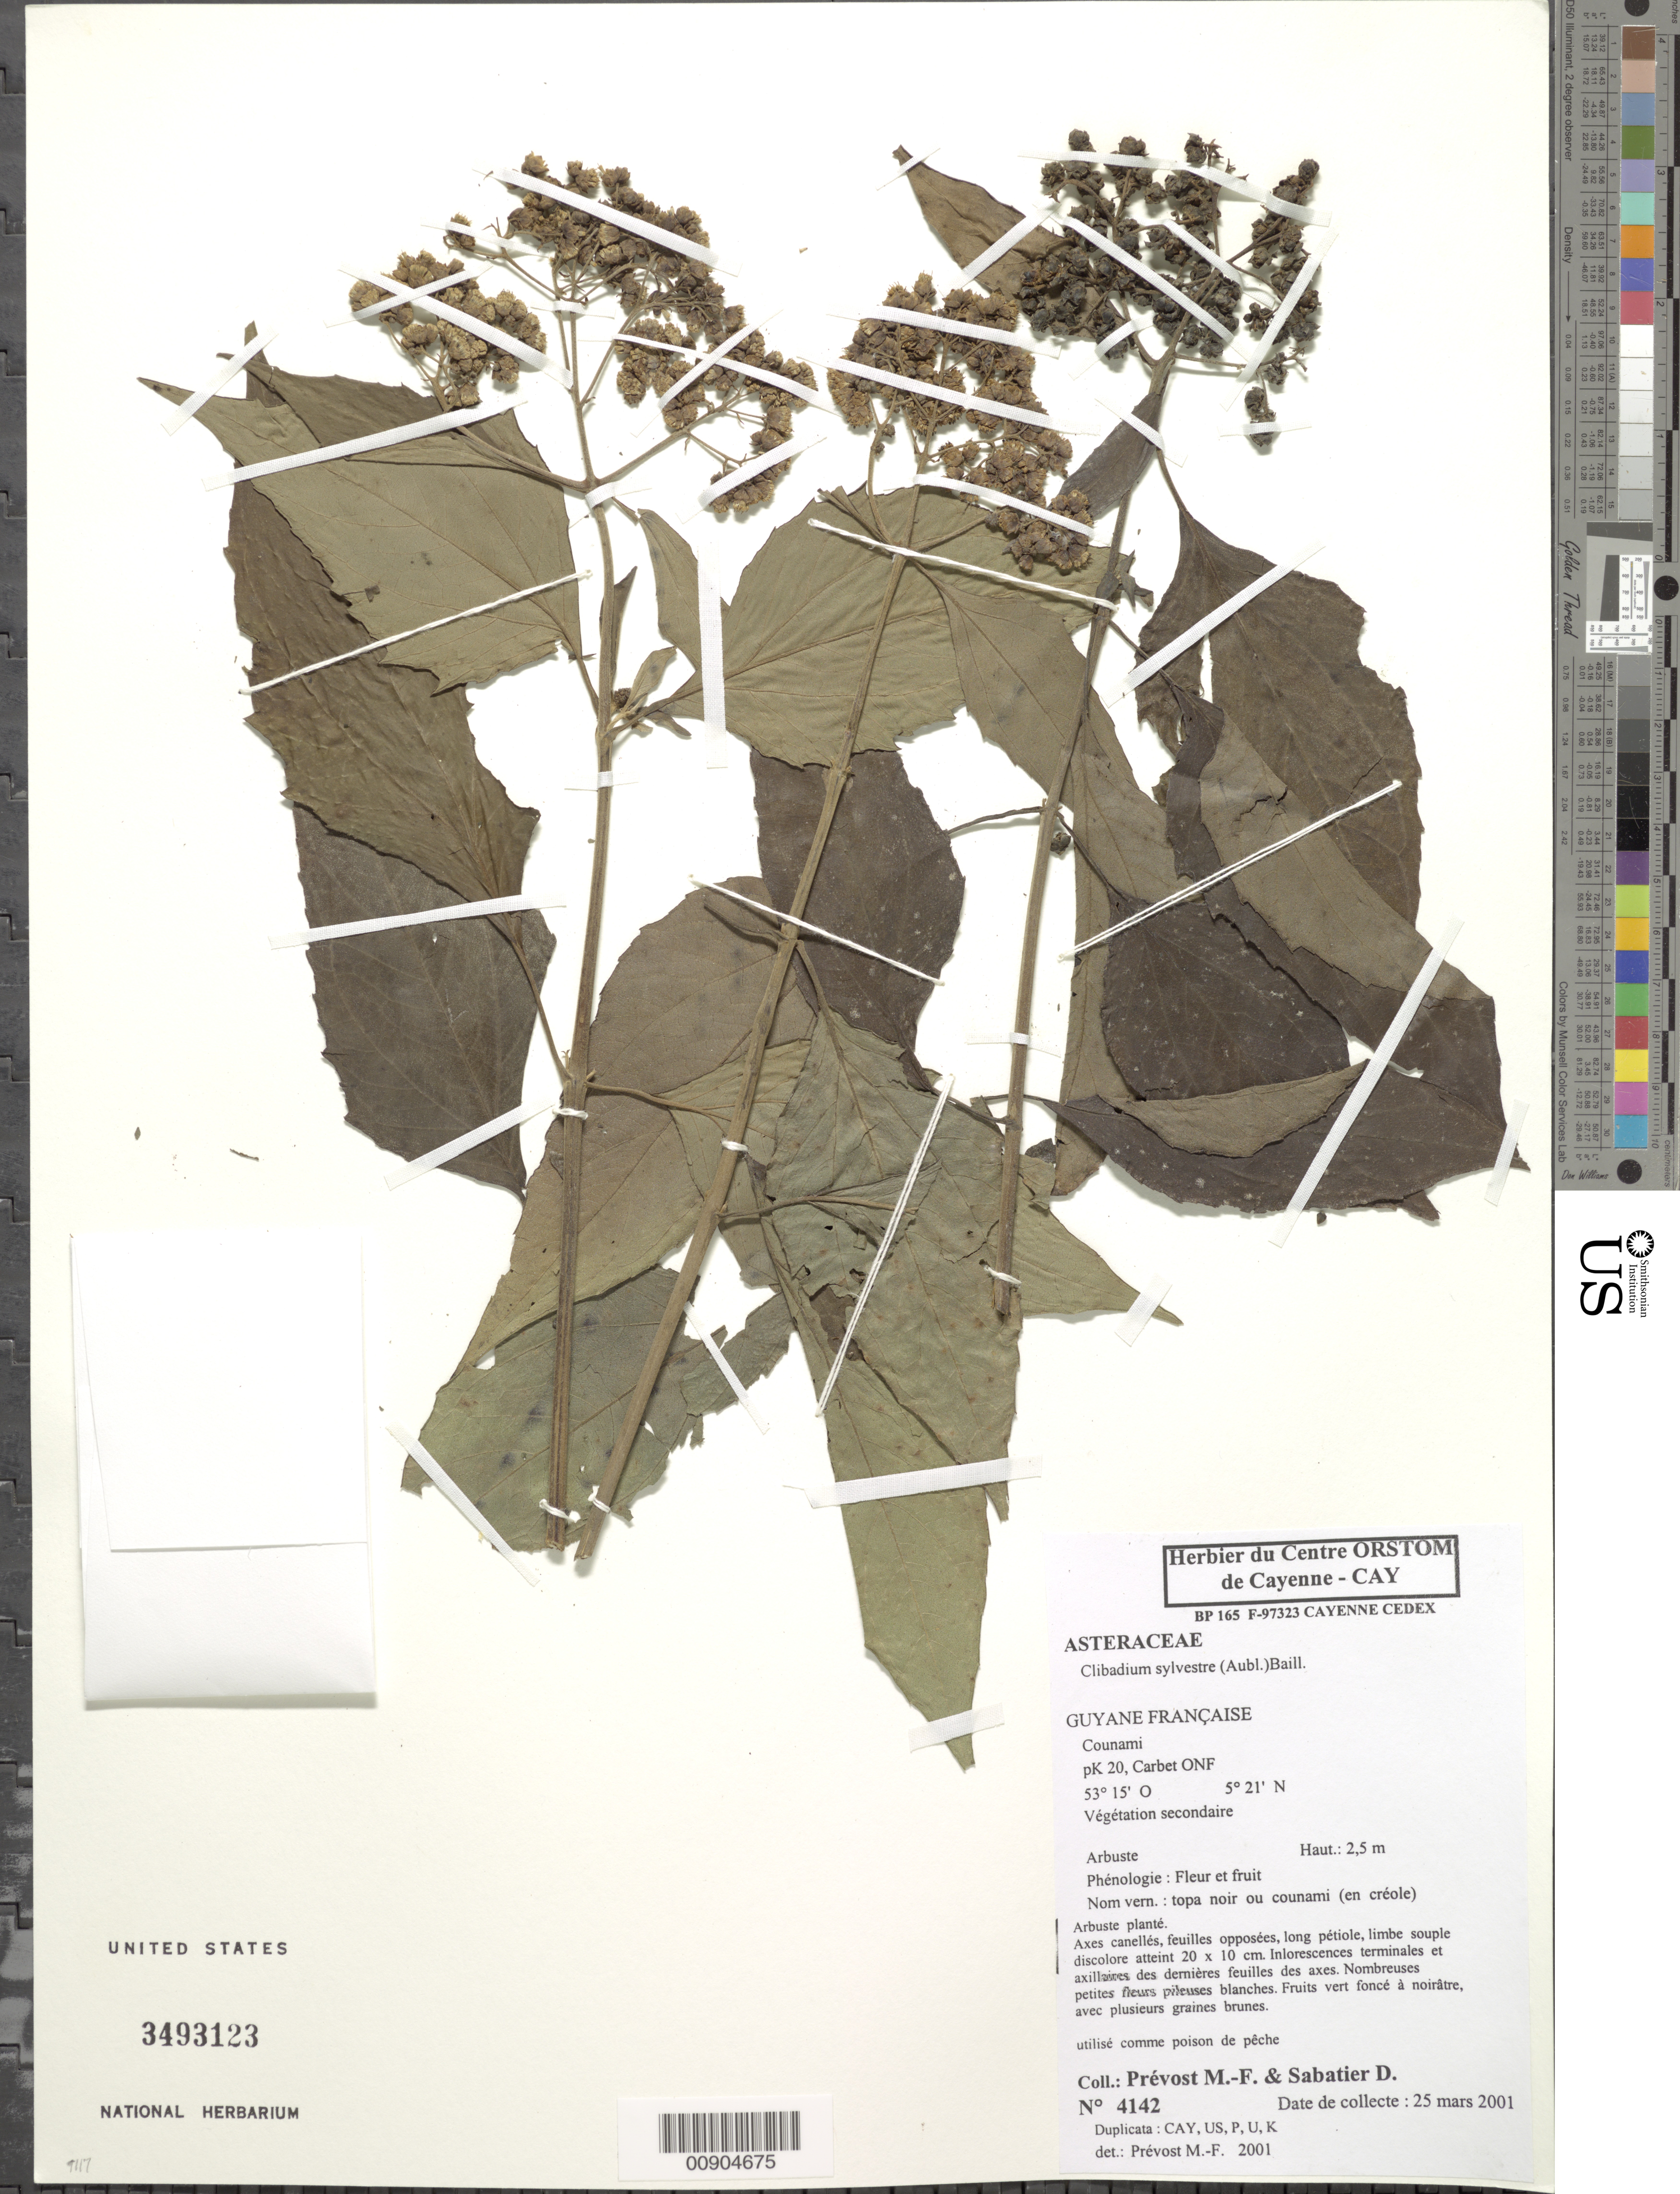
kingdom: Plantae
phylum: Tracheophyta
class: Magnoliopsida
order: Asterales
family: Asteraceae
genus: Clibadium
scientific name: Clibadium sylvestre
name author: (Aubl.) Baill.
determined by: Prévost, M.-F.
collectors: M.-F. Prévost & D. Sabatier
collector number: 4142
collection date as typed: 25-Mar-01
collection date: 2001-03-25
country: French Guiana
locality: Counami, pk 20, Carbet ONF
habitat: Végétation secondaire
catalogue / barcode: US 3493123